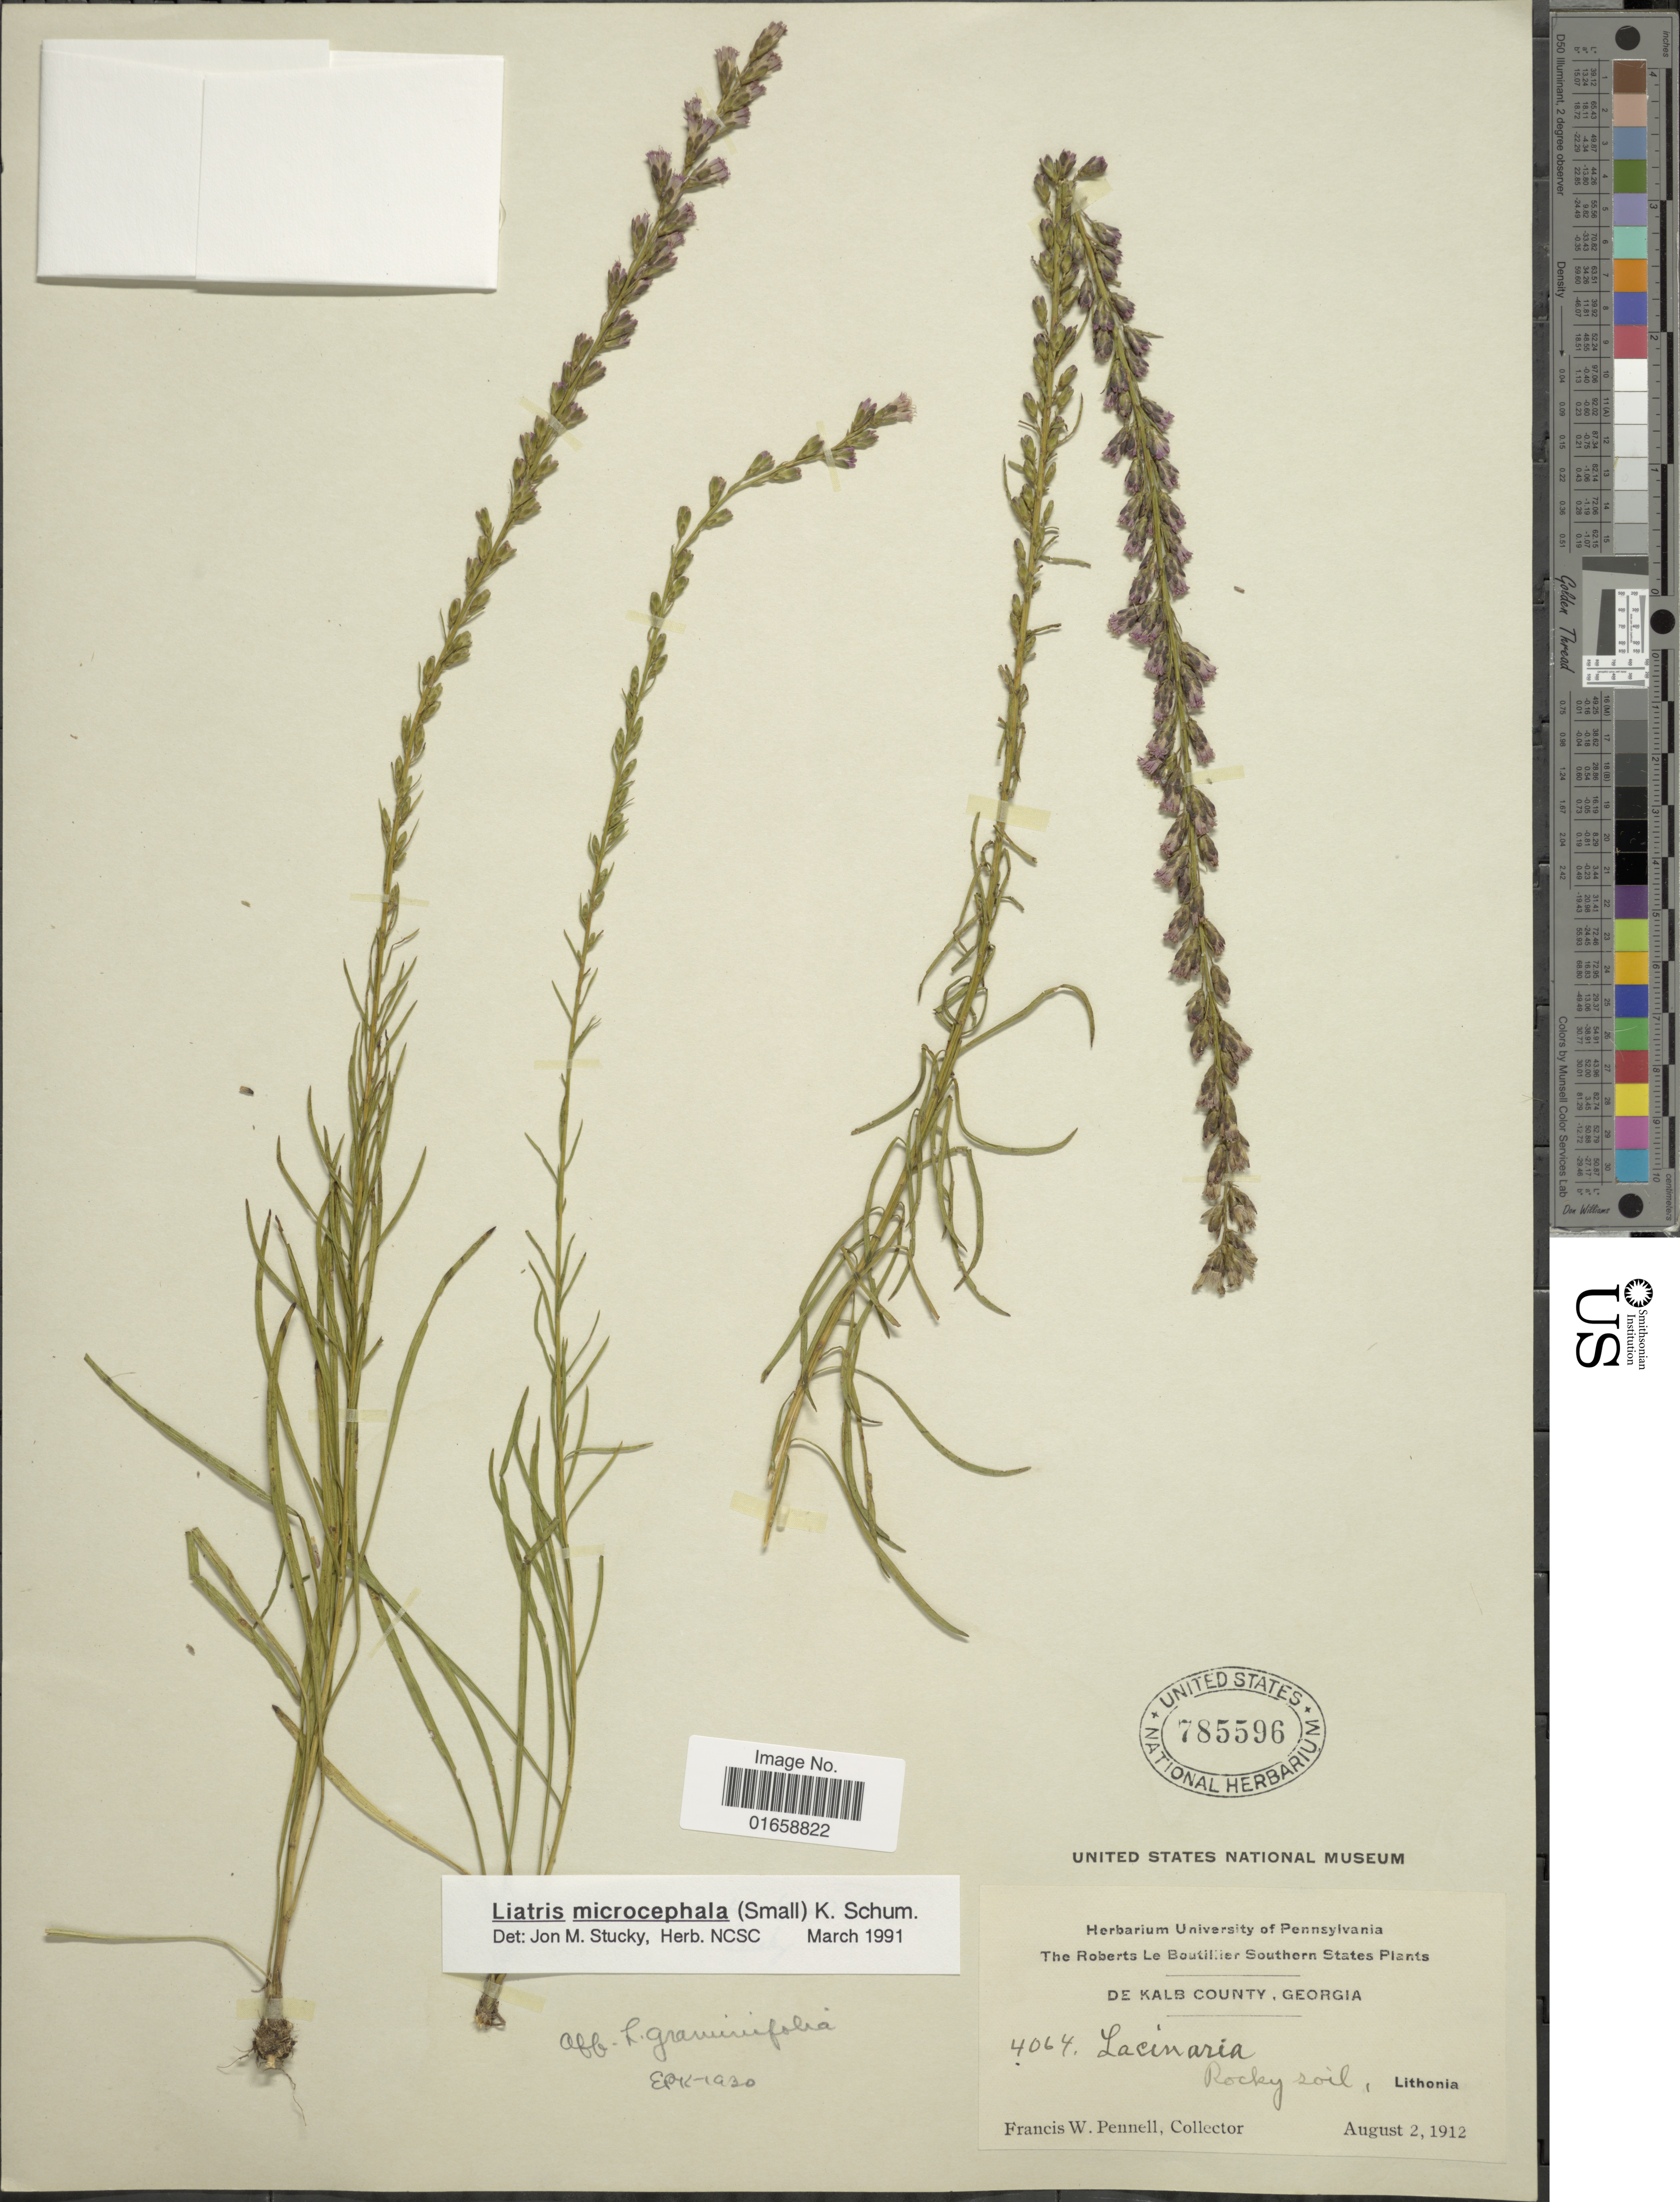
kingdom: Plantae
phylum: Tracheophyta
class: Magnoliopsida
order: Asterales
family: Asteraceae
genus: Liatris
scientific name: Liatris microcephala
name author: (Small) K. Schum.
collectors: F. W. Pennell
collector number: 4064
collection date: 1912-08-02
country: United States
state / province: Georgia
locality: The Roberts Le Boutillier Southern States, Lithonia, De Kalb County [unsure placement]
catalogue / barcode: US 785596